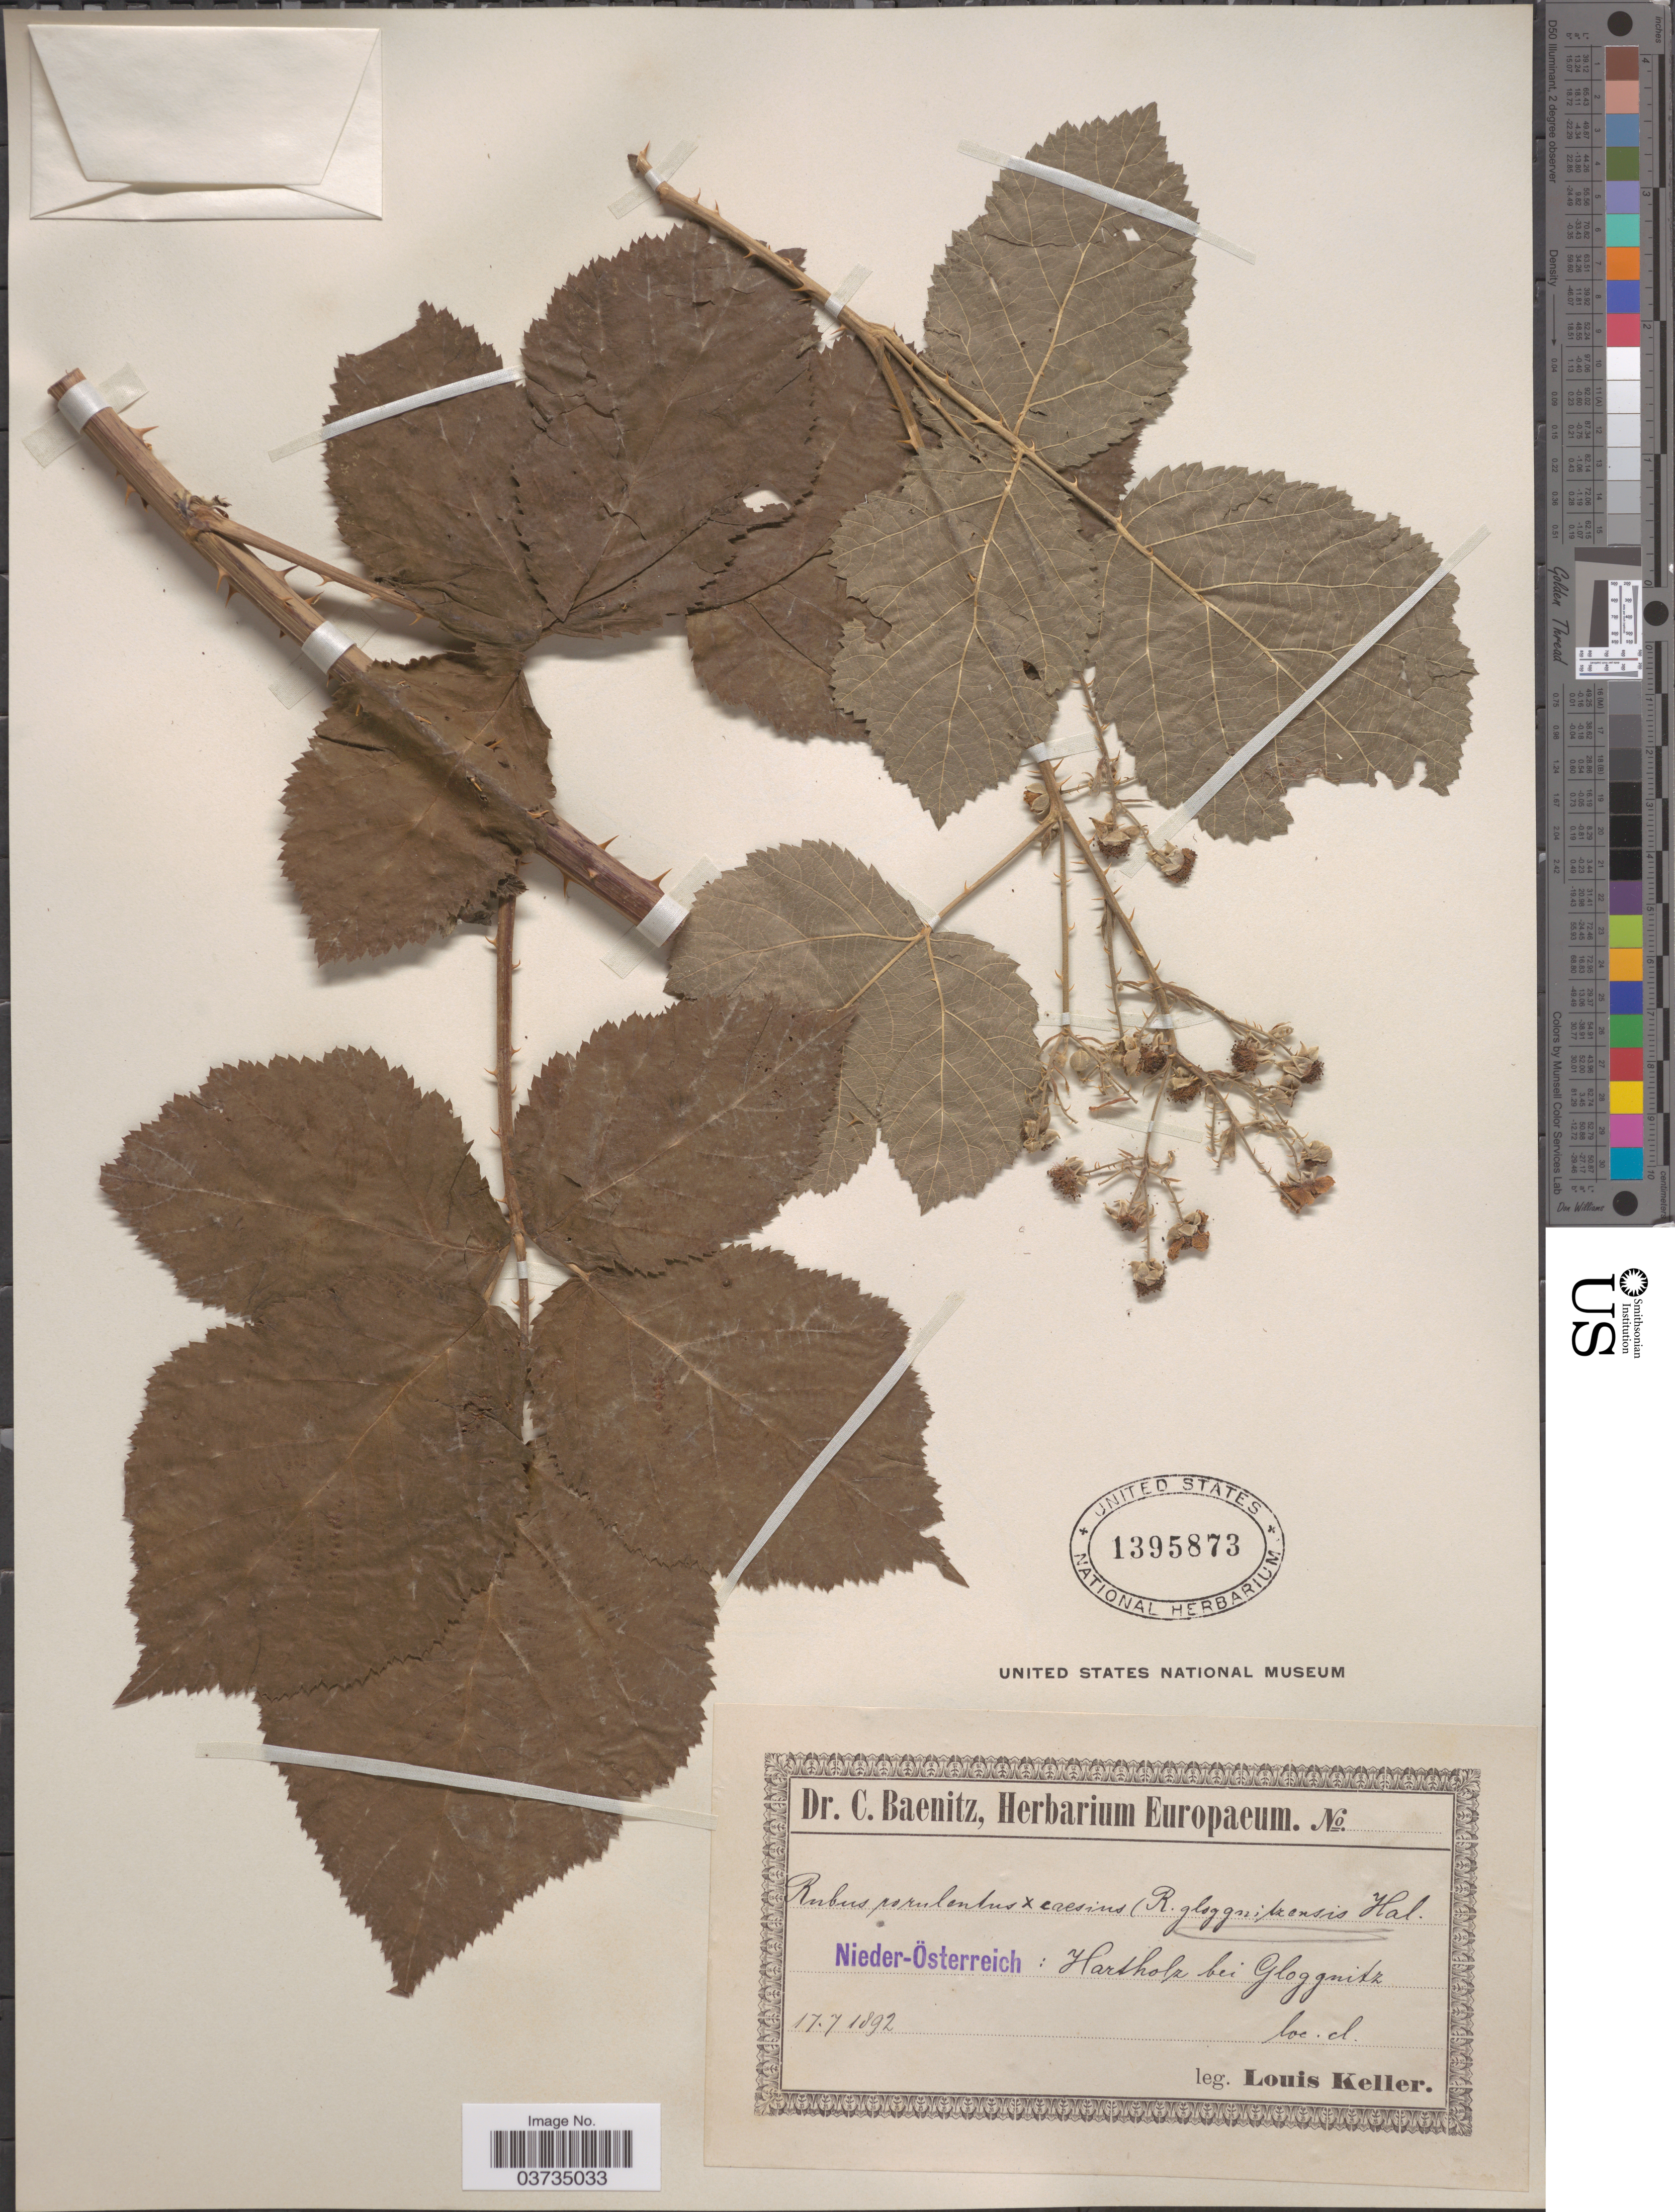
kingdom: Plantae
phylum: Tracheophyta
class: Magnoliopsida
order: Rosales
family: Rosaceae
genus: Rubus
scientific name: Rubus rorulentus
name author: Halacsy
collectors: L. Keller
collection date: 1892-07-17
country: Austria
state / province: Niederosterreich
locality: Hartholz bei Gloggnitz.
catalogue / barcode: US 1395873